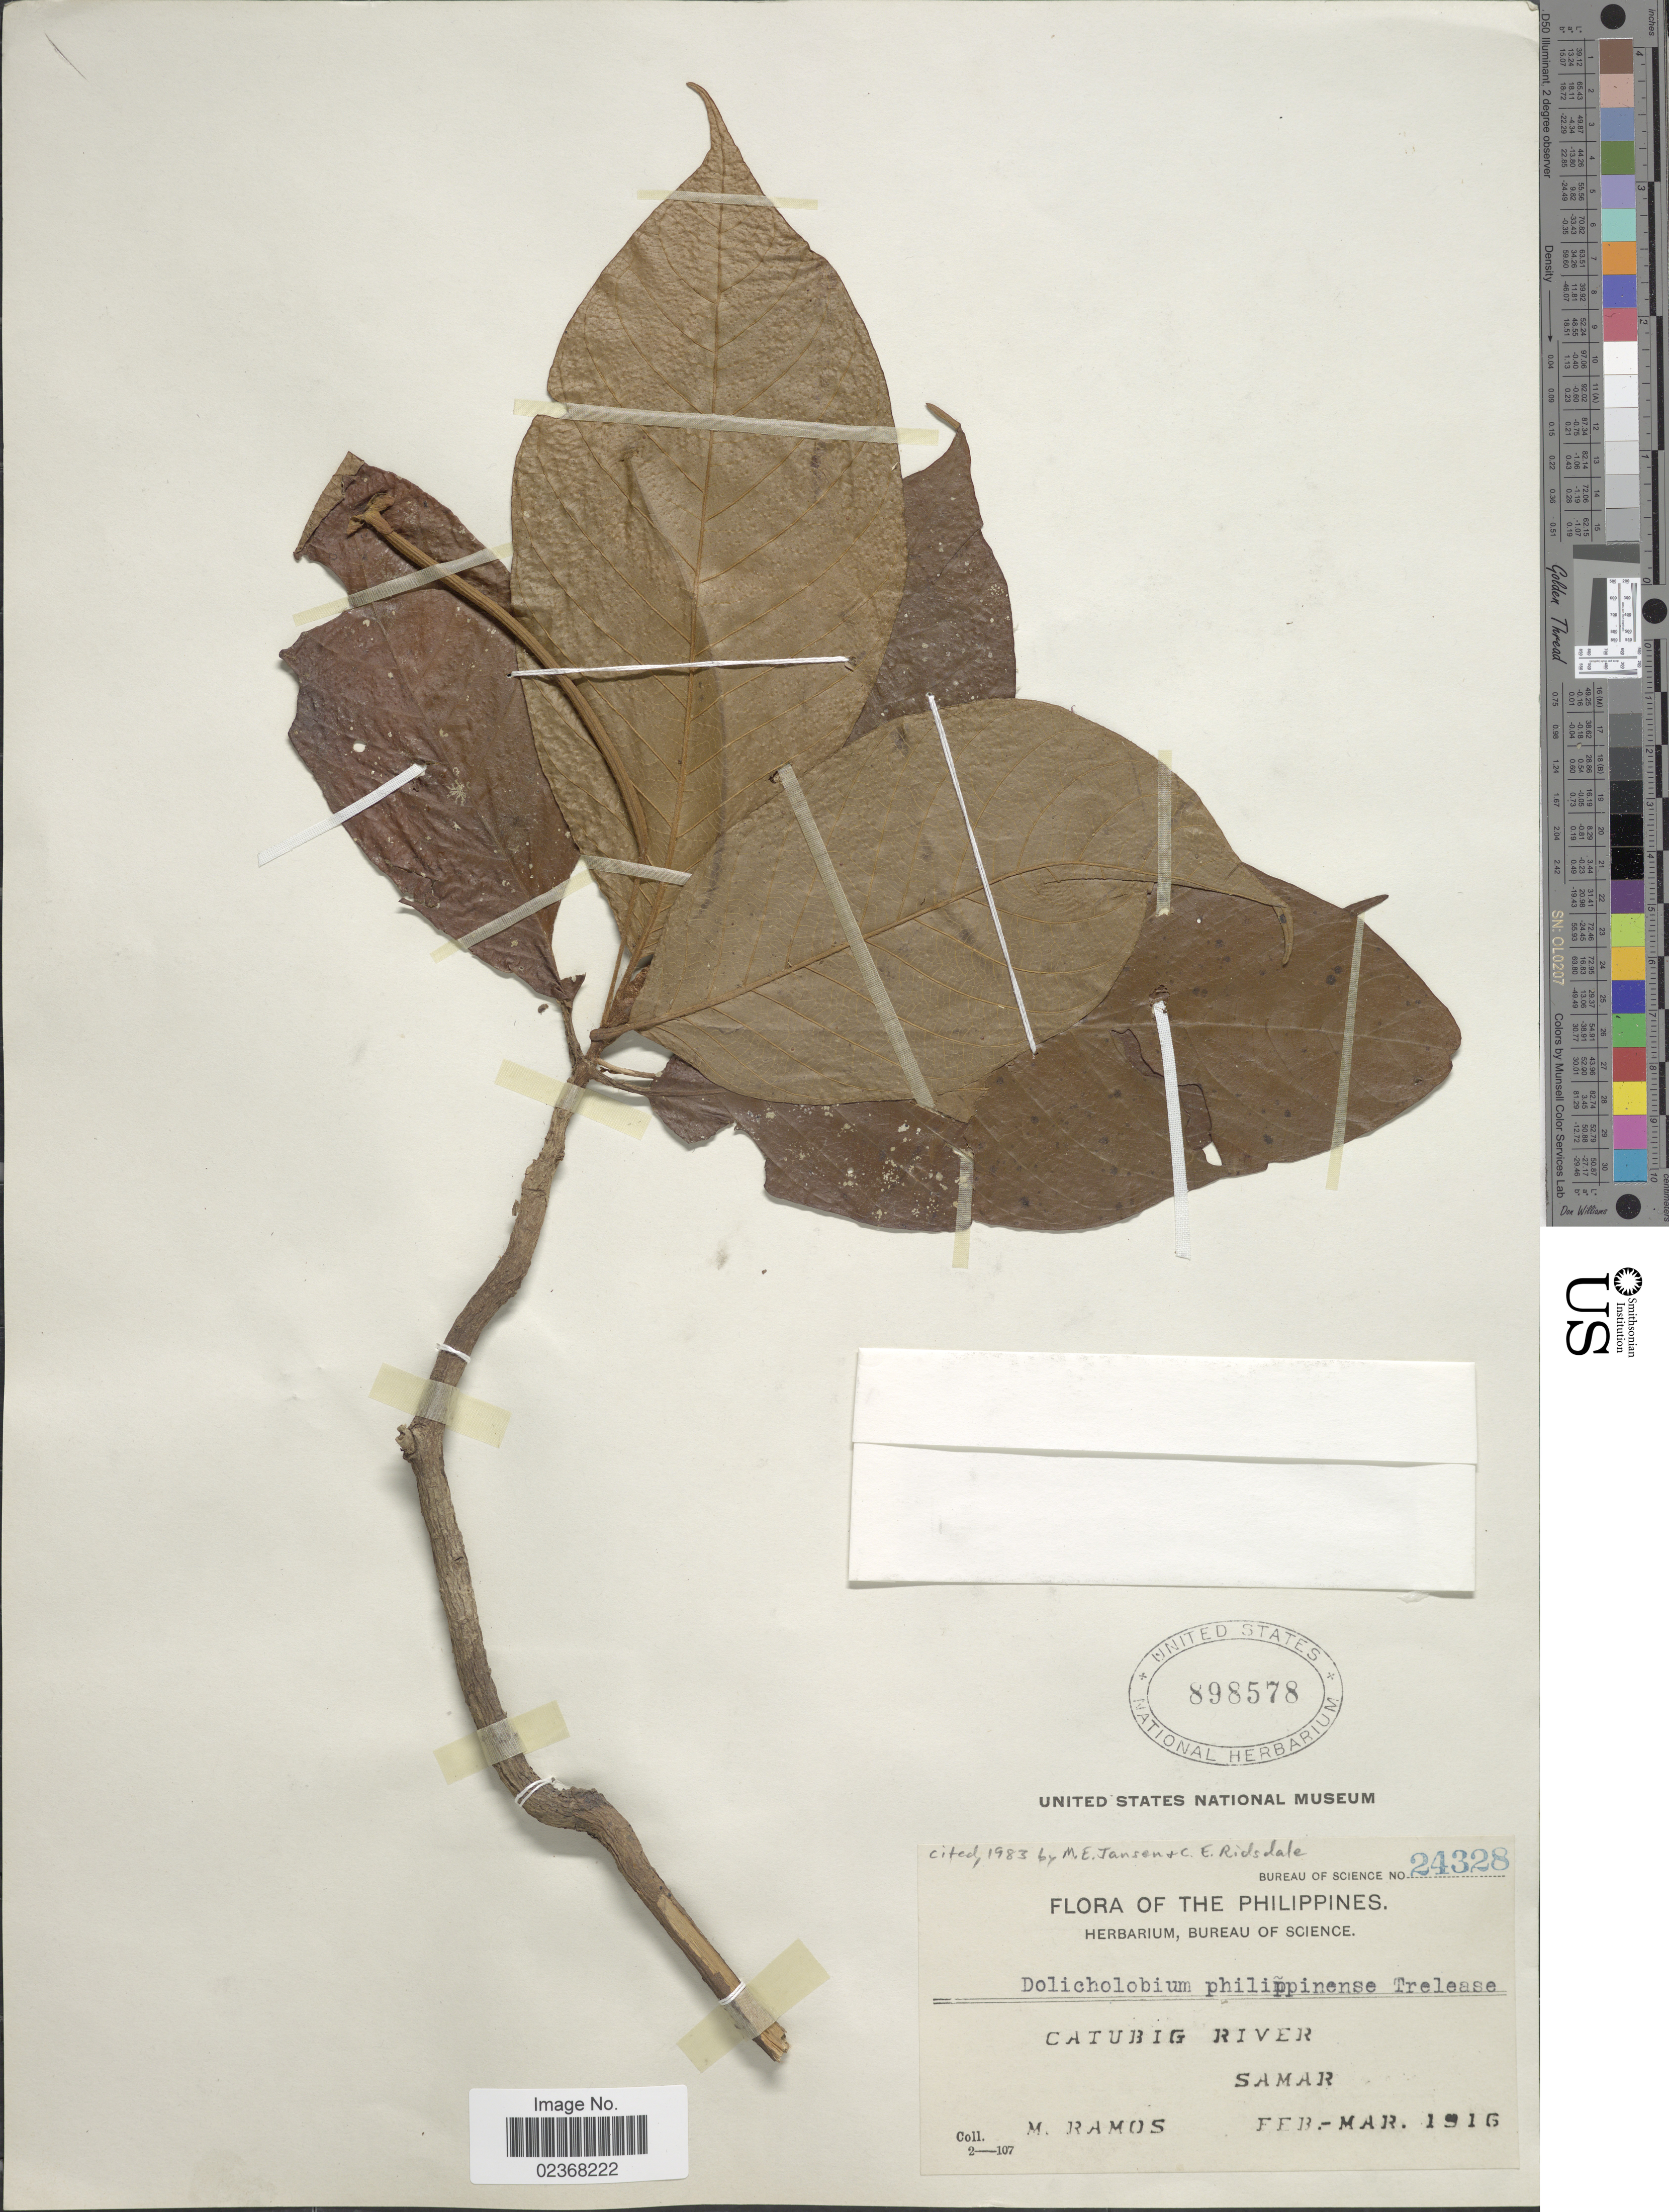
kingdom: Plantae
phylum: Tracheophyta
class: Magnoliopsida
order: Gentianales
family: Rubiaceae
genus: Dolicholobium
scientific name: Dolicholobium philippinense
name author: Trel. in Elmer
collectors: M. Ramos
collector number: Bureau of Science 24328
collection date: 1916-02/1916-03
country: Philippines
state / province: Eastern Visayas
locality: Catubig River, Samar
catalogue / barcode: US 898578